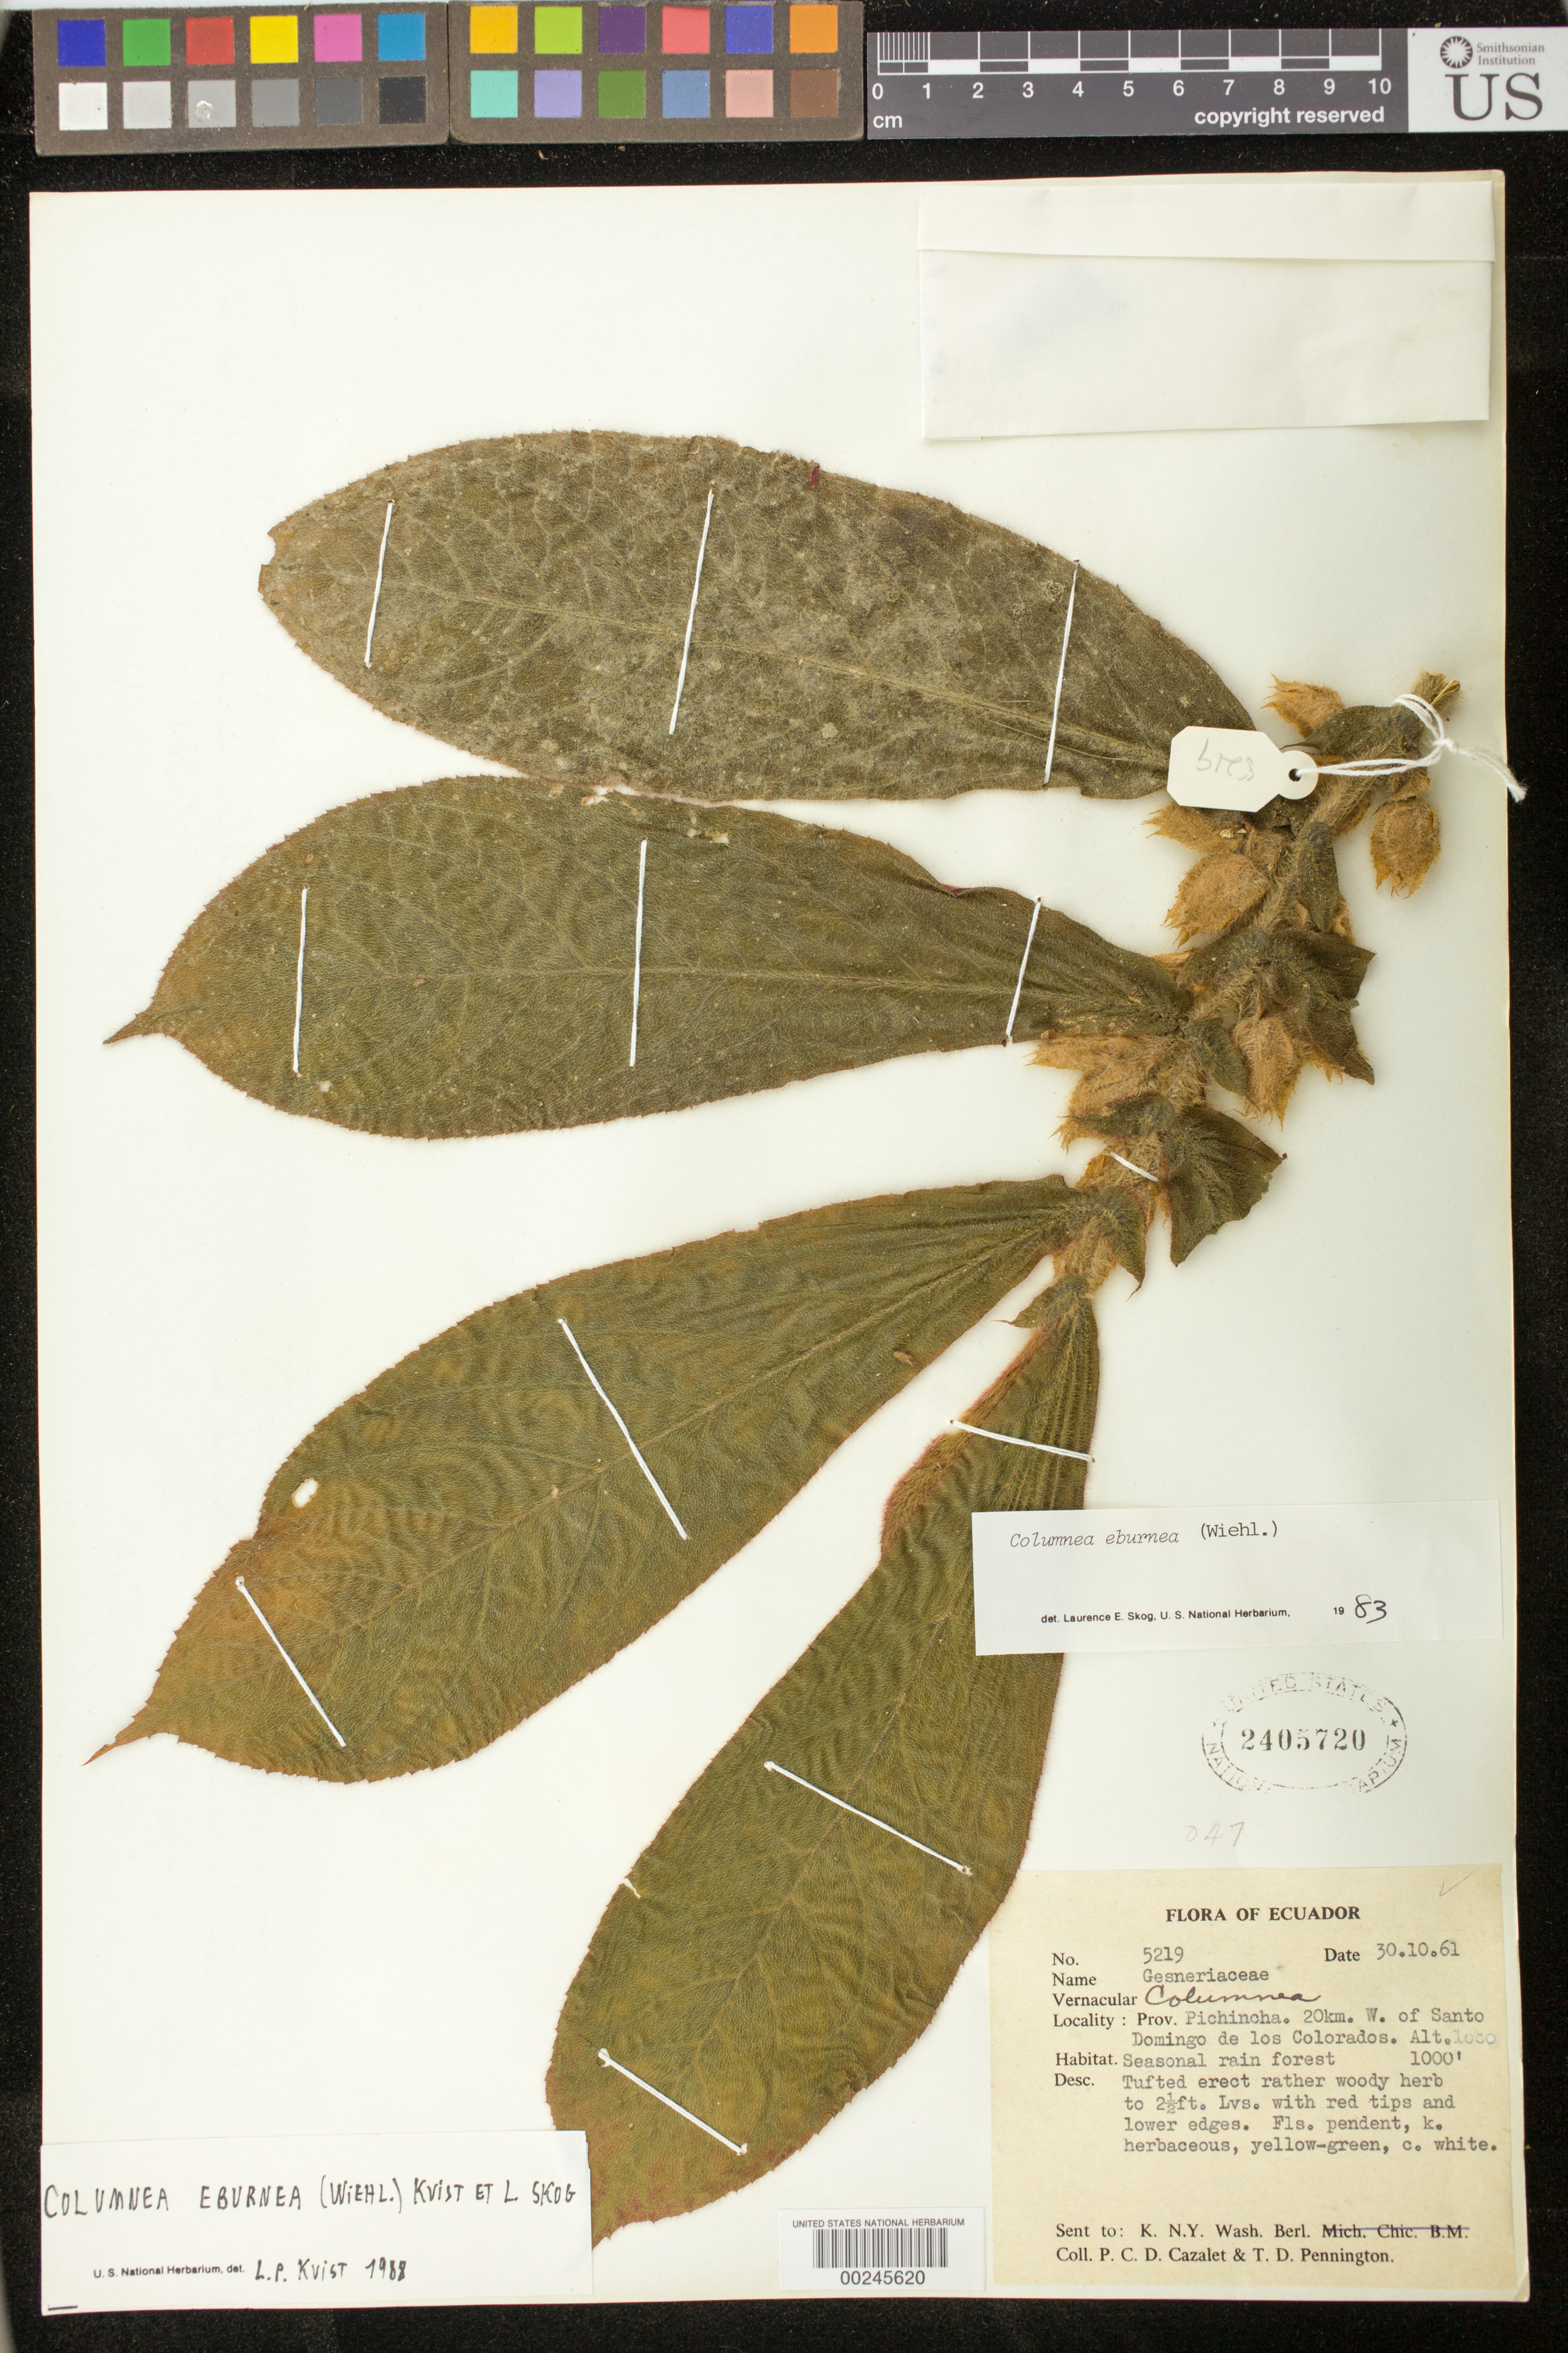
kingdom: Plantae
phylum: Tracheophyta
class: Magnoliopsida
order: Lamiales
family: Gesneriaceae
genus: Columnea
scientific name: Columnea eburnea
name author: (Wiehler) L.P. Kvist & L.E. Skog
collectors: P. C. D. Cazalet & T. D. Pennington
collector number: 5219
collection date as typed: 30 Oct 1961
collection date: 1961-10-30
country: Ecuador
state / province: Pichincha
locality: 20 km W of Santo Domingo de los Colorados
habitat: Seasonal rain forest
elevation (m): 305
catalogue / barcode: US 2405720